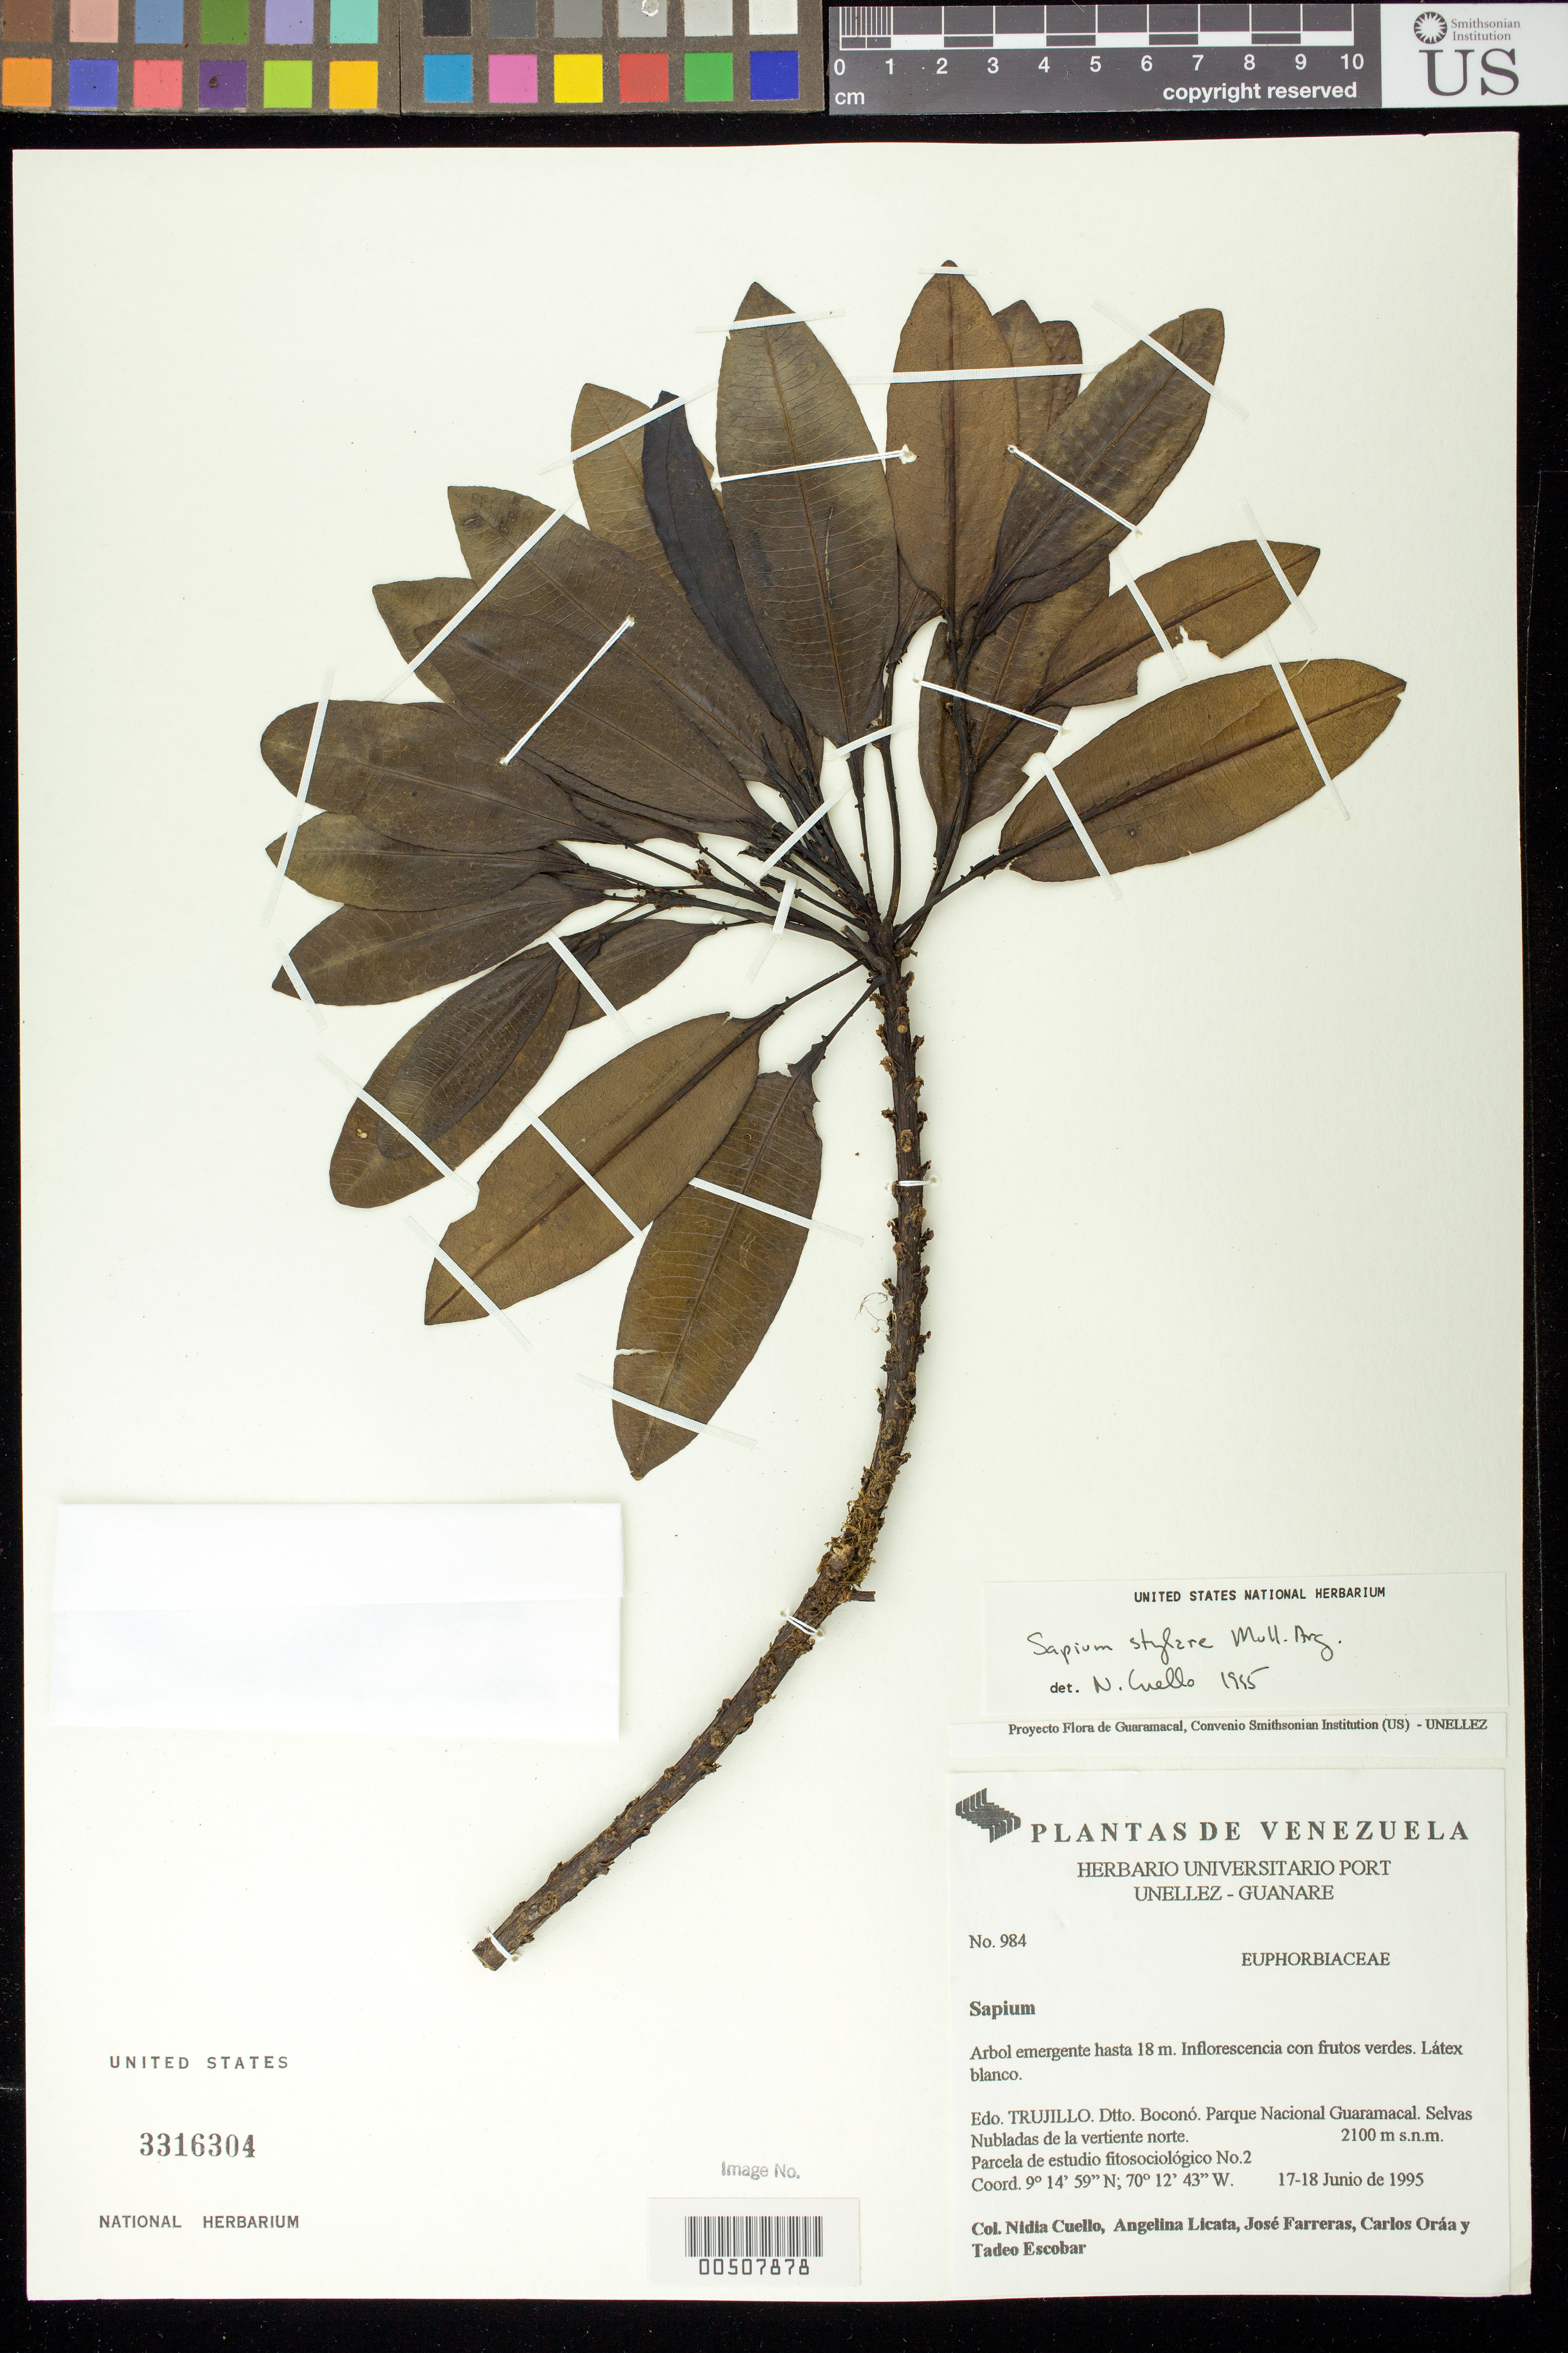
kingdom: Plantae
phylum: Tracheophyta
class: Magnoliopsida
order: Malpighiales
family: Euphorbiaceae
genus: Sapium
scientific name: Sapium stylare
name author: Müll. Arg.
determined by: Cuello, Nidia L.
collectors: N. L. Cuello, A. Licata, J. Farreras, C. Oráa & T. Escobar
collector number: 984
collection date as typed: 17 Jun 1995 to 18 Jun 1995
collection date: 1995-06-17/1995-06-18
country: Venezuela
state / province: Trujillo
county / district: Boconó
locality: Parque Nacional Guaramacal, vertiente N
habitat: Selvas Nubladas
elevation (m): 2100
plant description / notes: K, MO, NY, PORT, US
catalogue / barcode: US 3316304